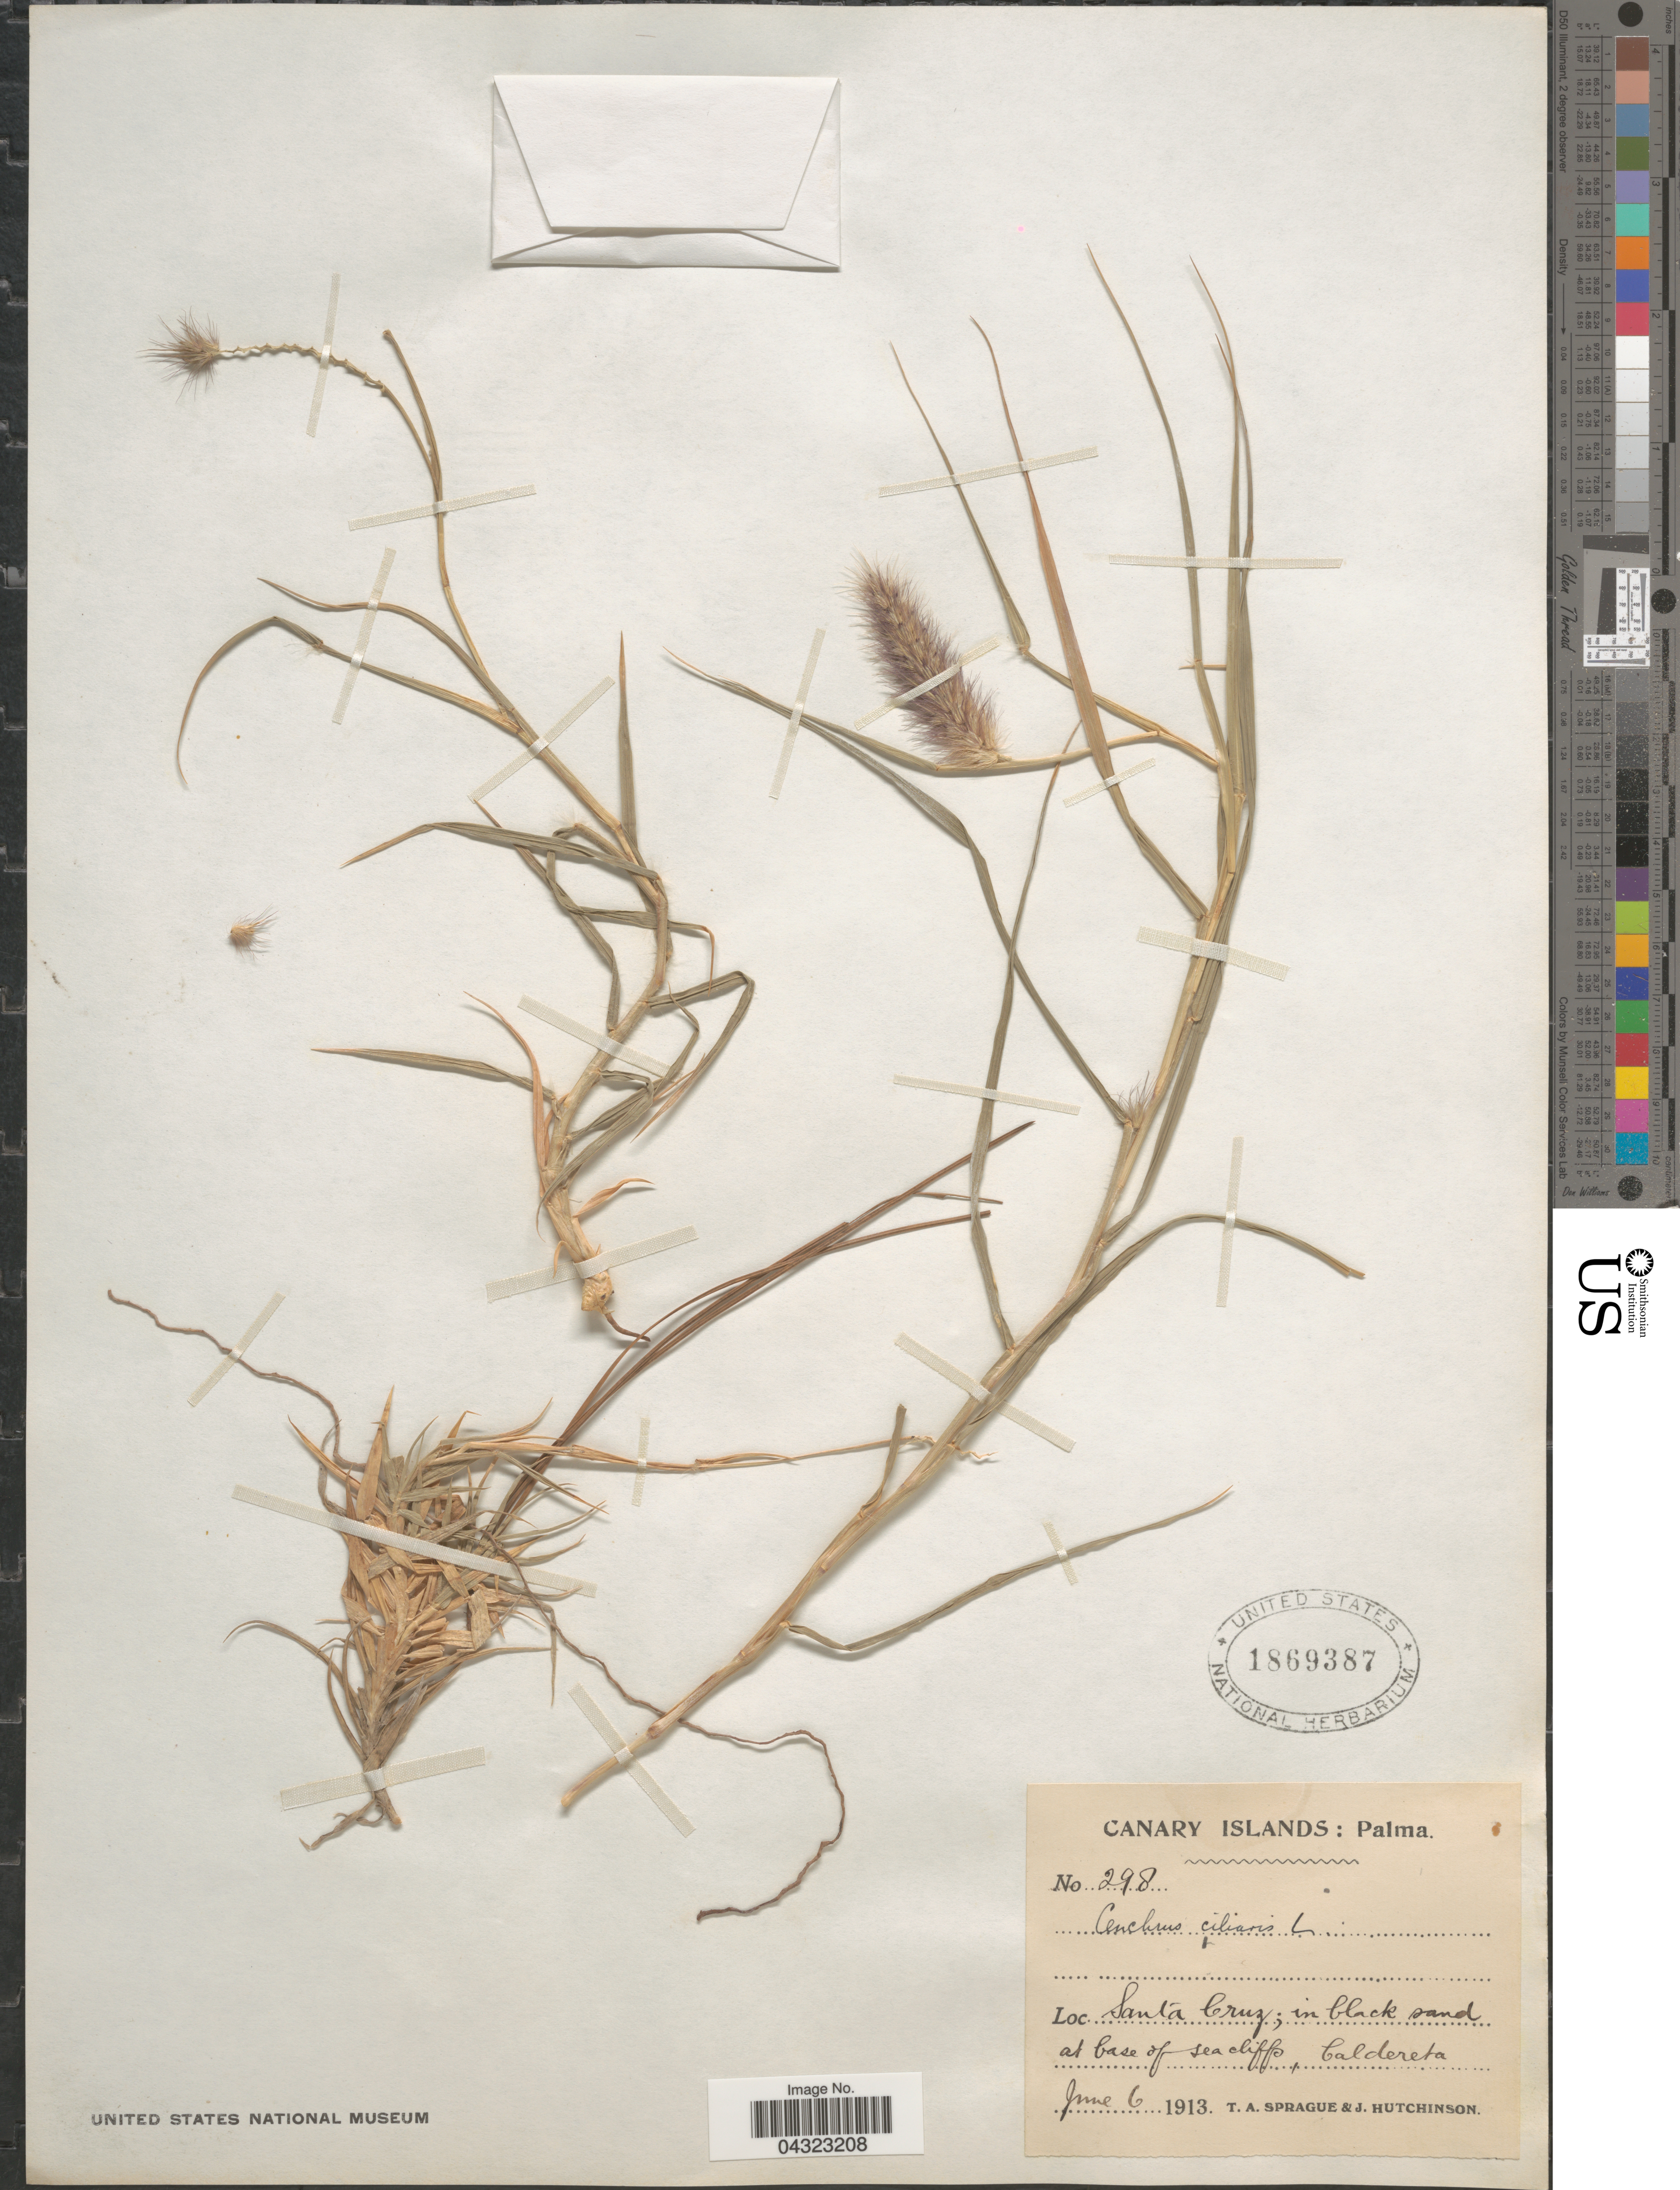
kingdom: Plantae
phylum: Tracheophyta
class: Liliopsida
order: Poales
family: Poaceae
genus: Cenchrus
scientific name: Cenchrus ciliaris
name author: L.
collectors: T. A. Sprague & J. Hutchinson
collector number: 298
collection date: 1913-06-06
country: Spain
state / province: Canarias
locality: Canary Islands: Palma. Santa Cruz; in black sand at base of sea cliffs, Caldereta.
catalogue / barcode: US 1869387